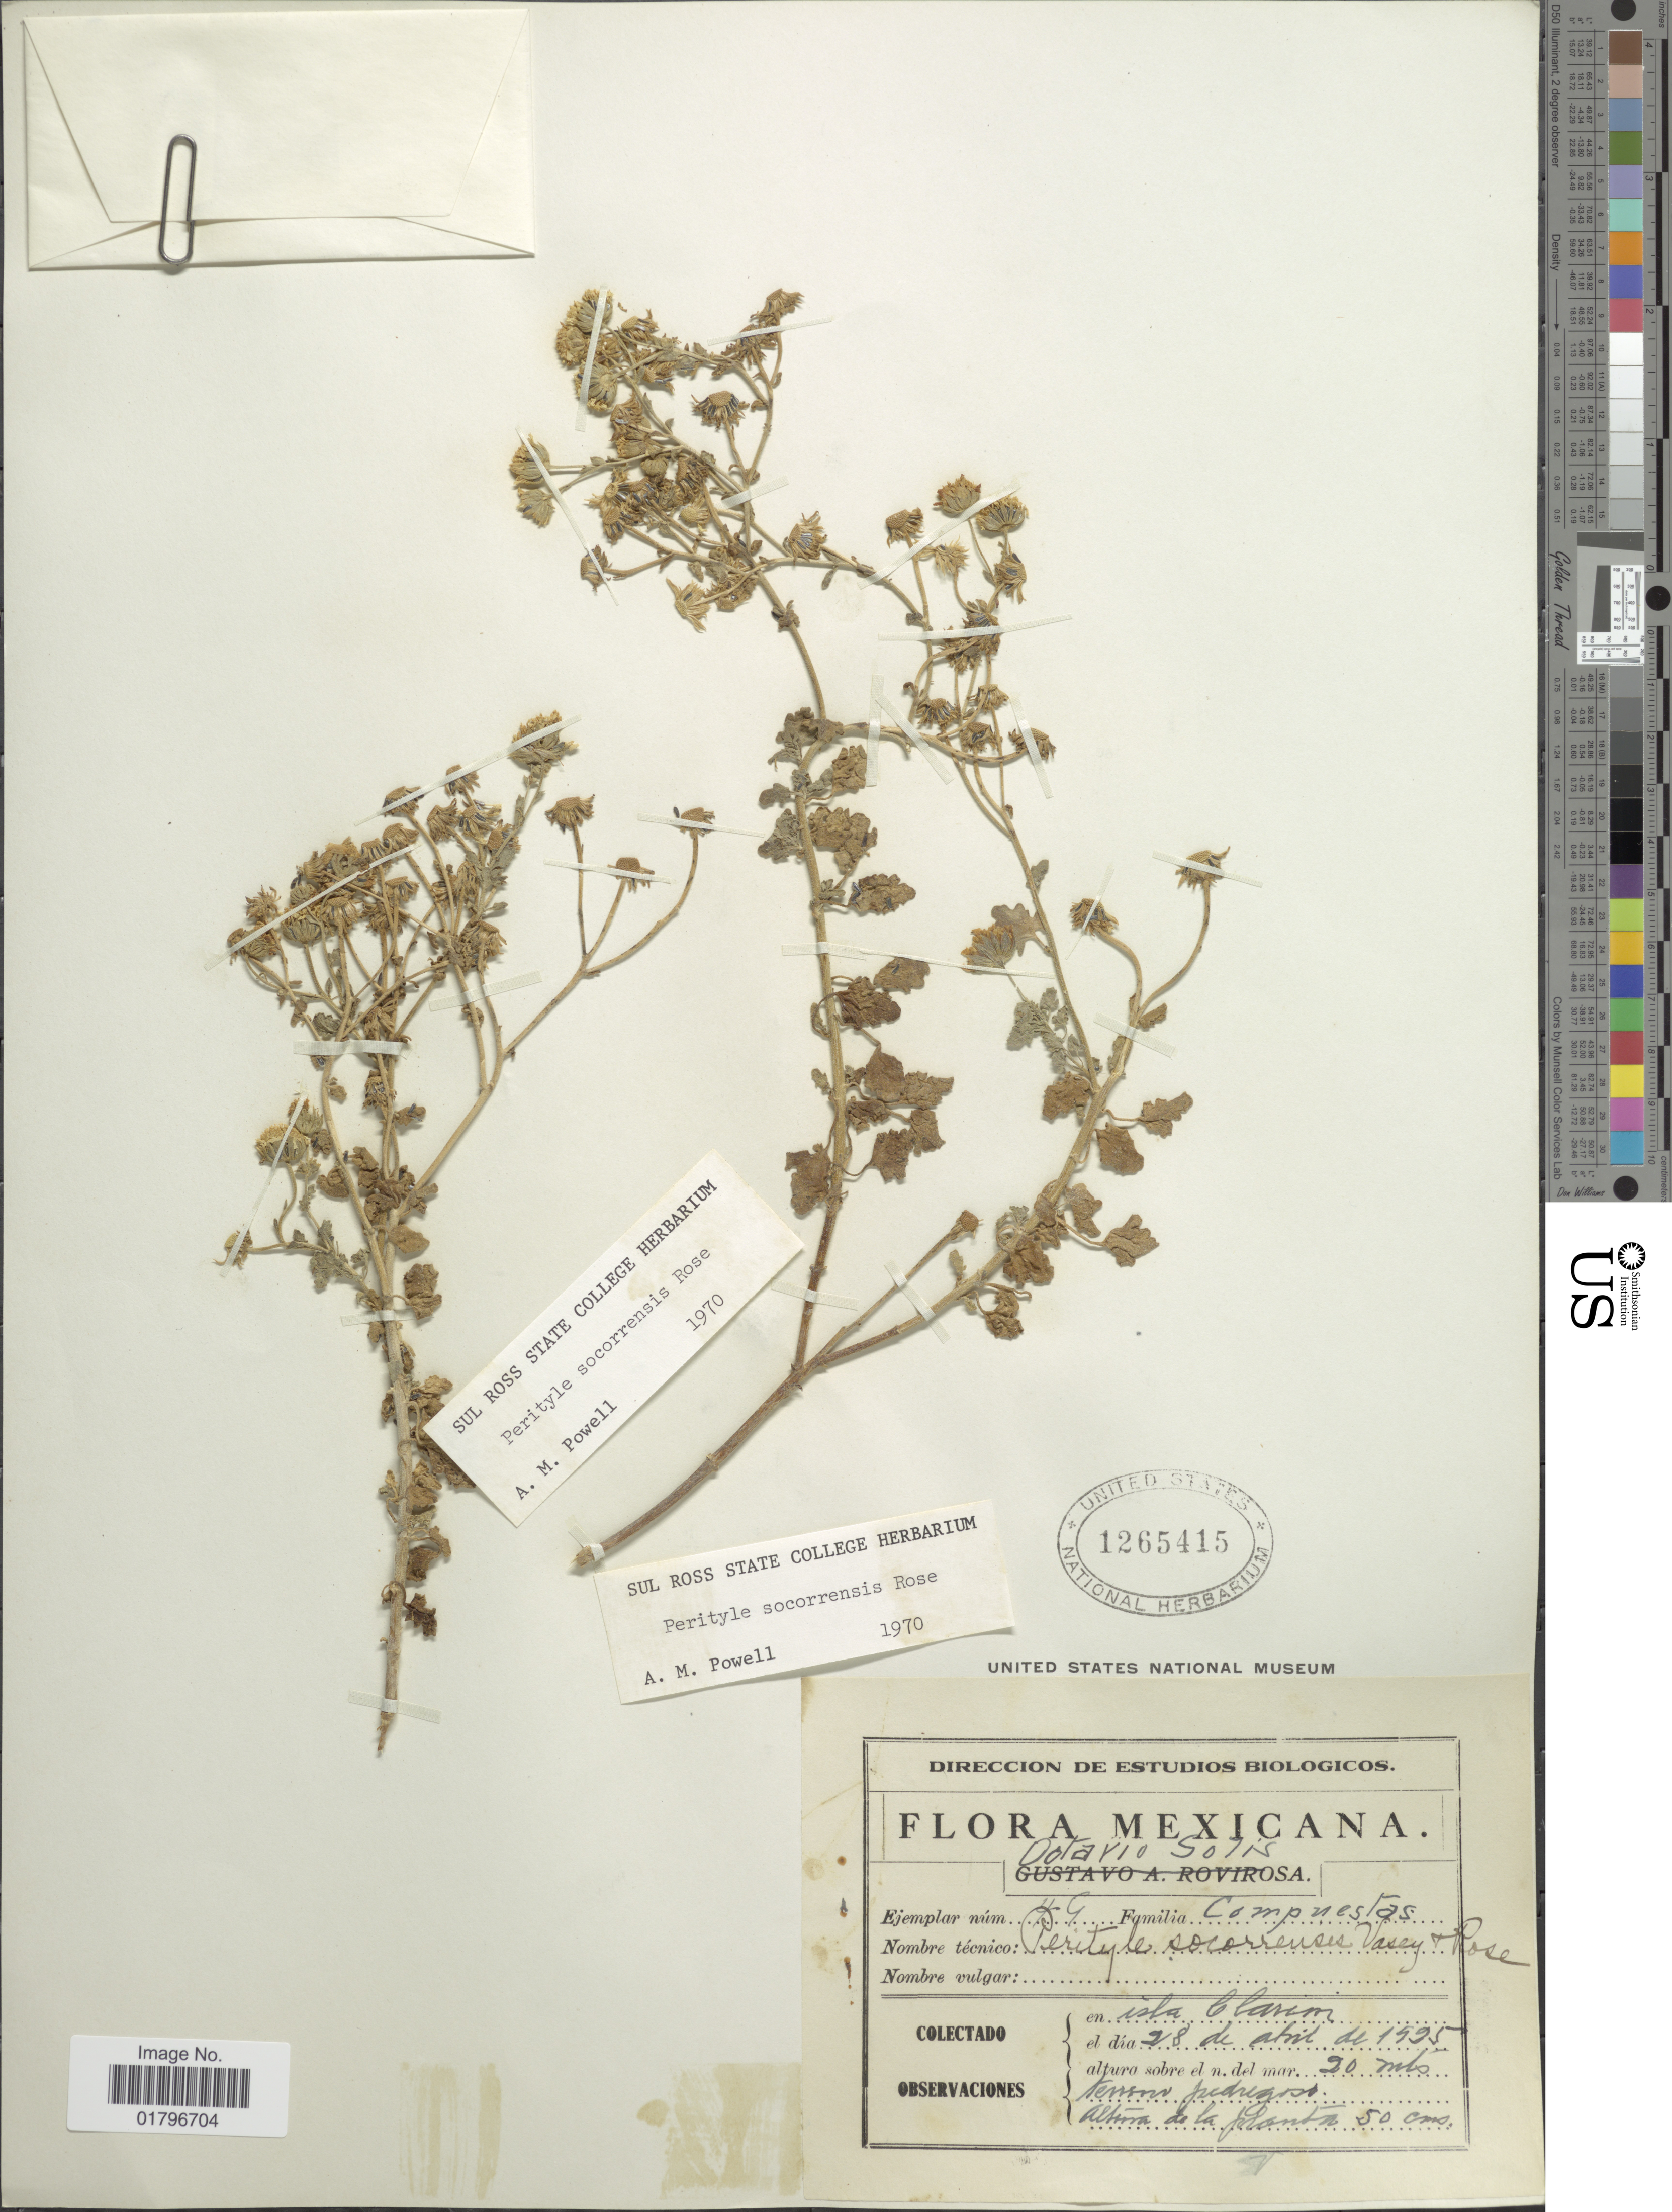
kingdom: Plantae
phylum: Tracheophyta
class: Magnoliopsida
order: Asterales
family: Asteraceae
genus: Perityle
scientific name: Perityle socorrosensis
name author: Rose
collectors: O. Solis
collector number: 49*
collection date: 1995-04-28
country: Mexico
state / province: Colima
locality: En isla Clarion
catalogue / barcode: US 1265415